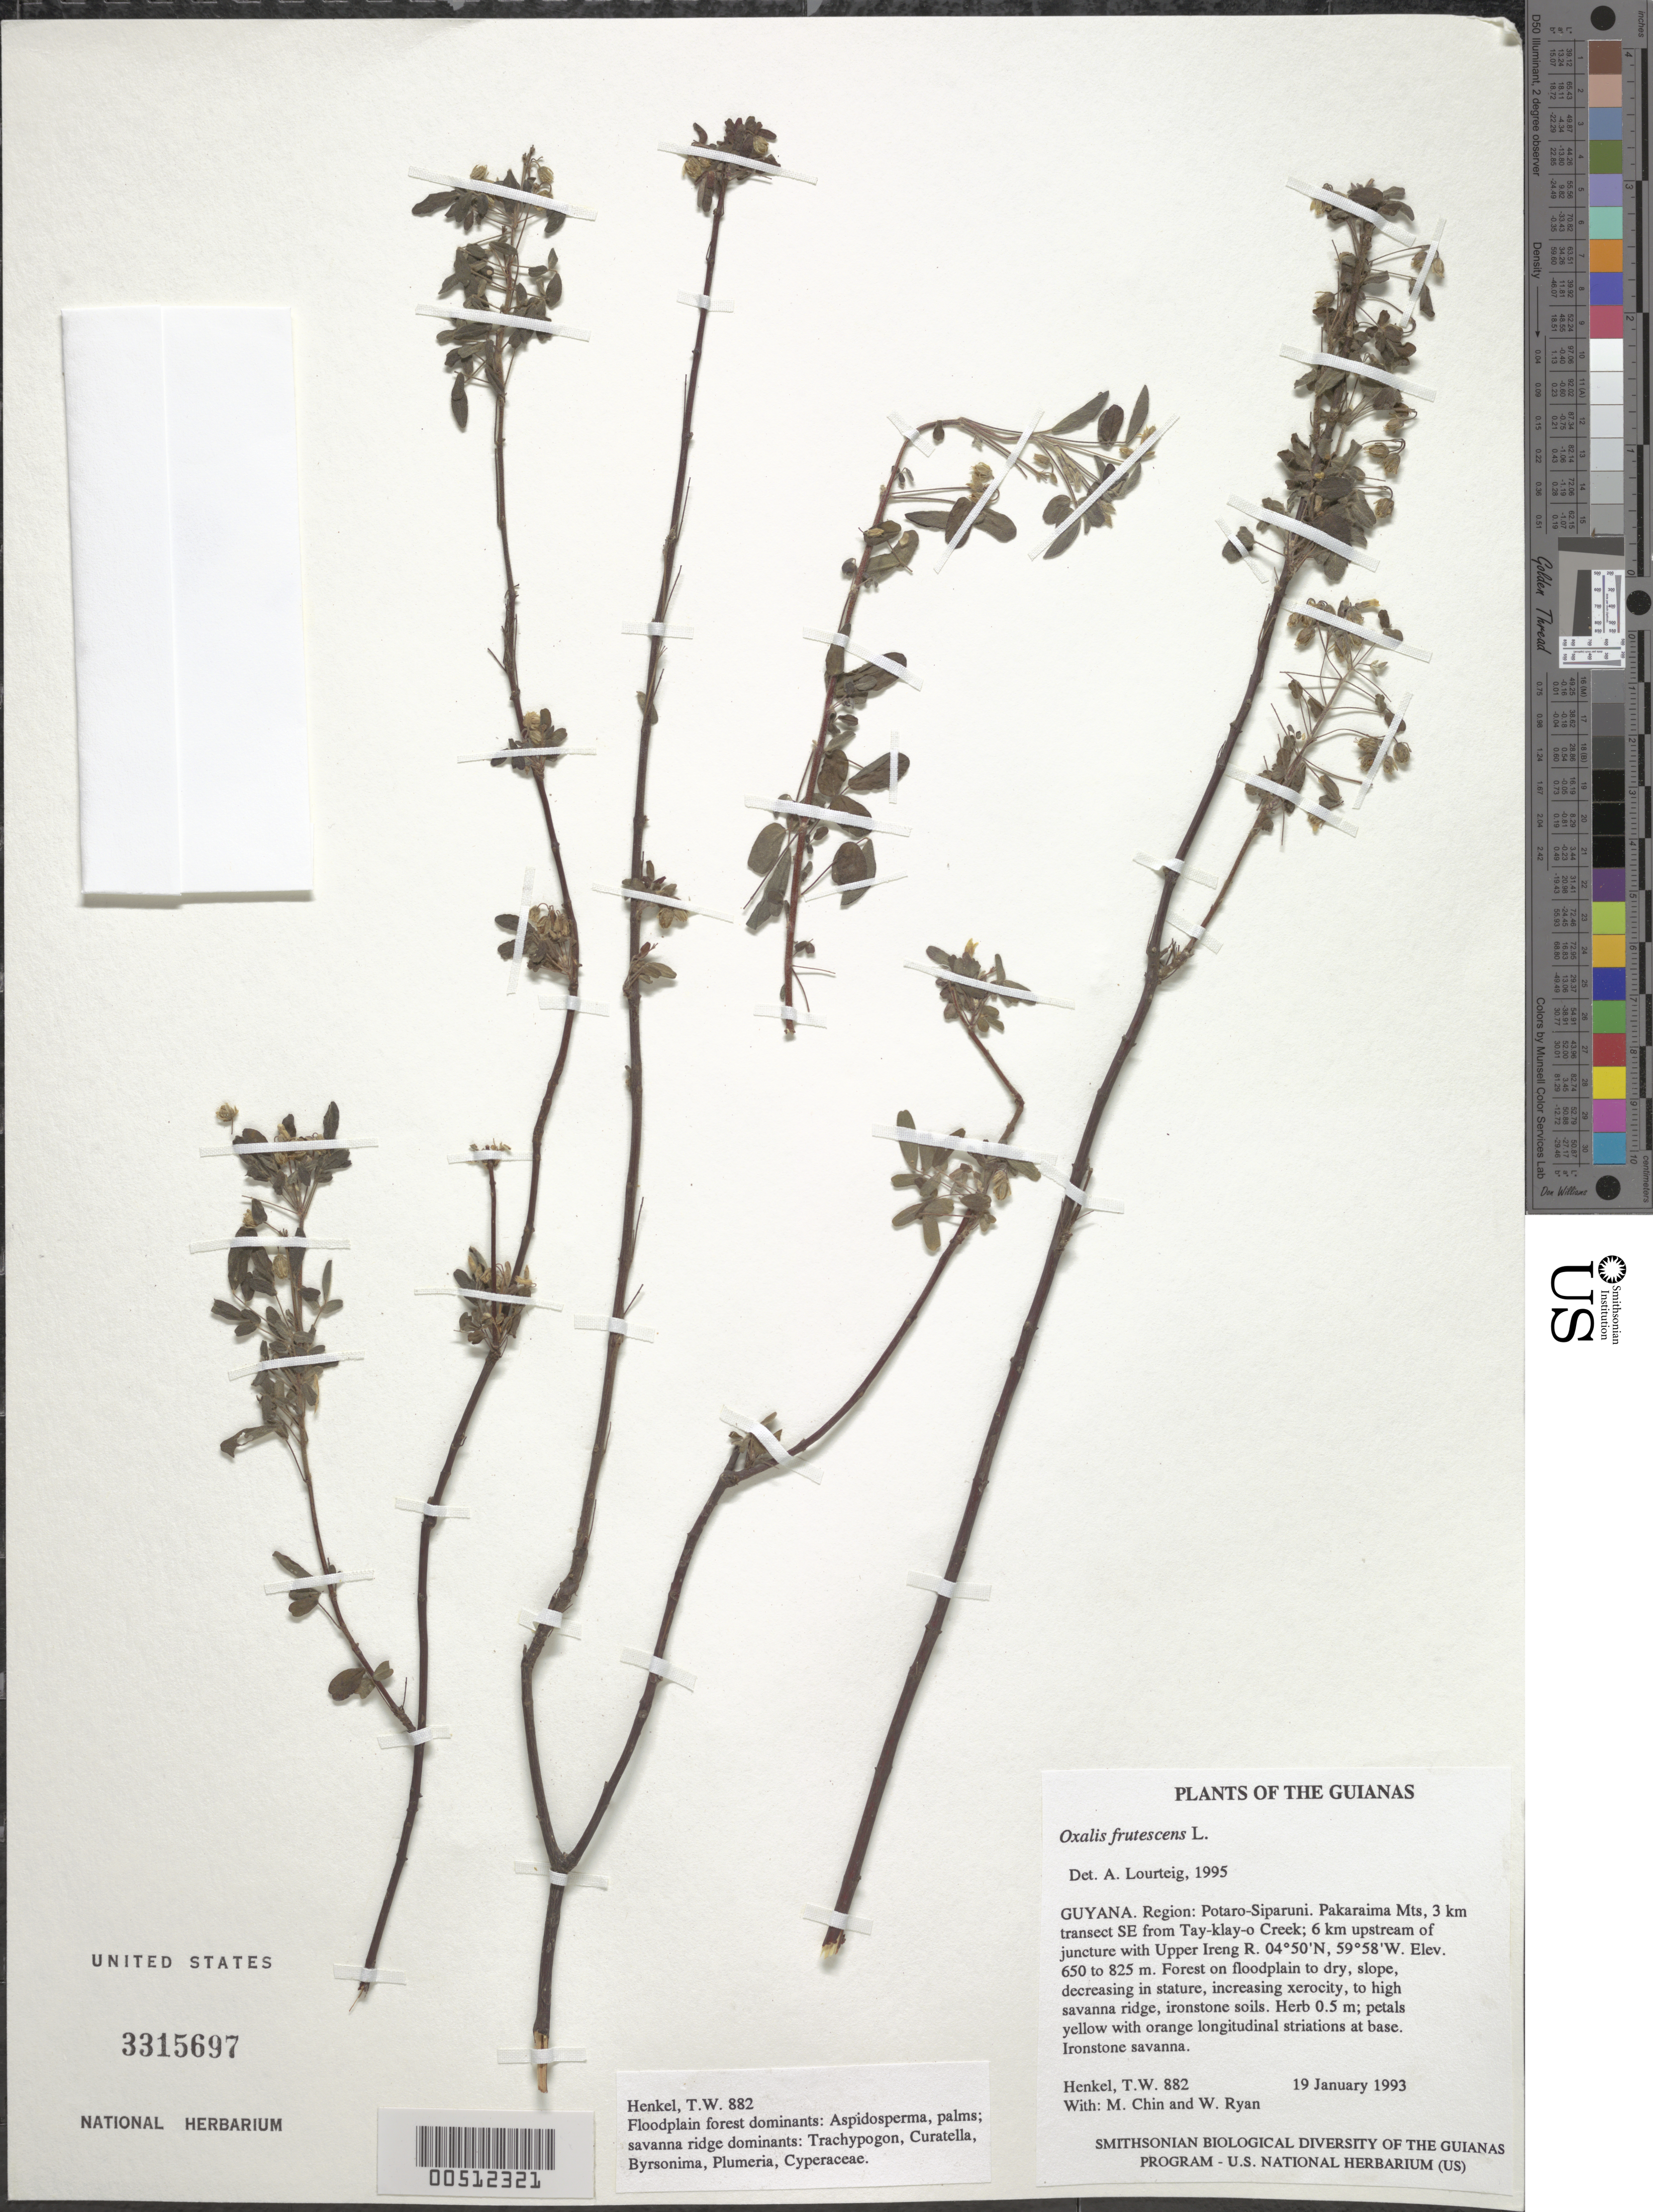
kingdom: Plantae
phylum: Tracheophyta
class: Magnoliopsida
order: Oxalidales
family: Oxalidaceae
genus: Oxalis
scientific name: Oxalis frutescens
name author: L.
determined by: Lourteig, A.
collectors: T. Henkel, M. Chin & W. Ryan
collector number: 882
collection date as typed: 19 January 1993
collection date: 1993-01-19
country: Guyana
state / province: Potaro-Siparuni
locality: Pakaraima Mts, 3 km transect SE from Tay-klay-o Creek; 6 km upstream of juncture with Upper Ireng R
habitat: Forest on floodplain to dry, slope, decreasing in stature, increasing xerocity, to high savanna ridge, ironstone soils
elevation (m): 650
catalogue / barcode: US 3315697